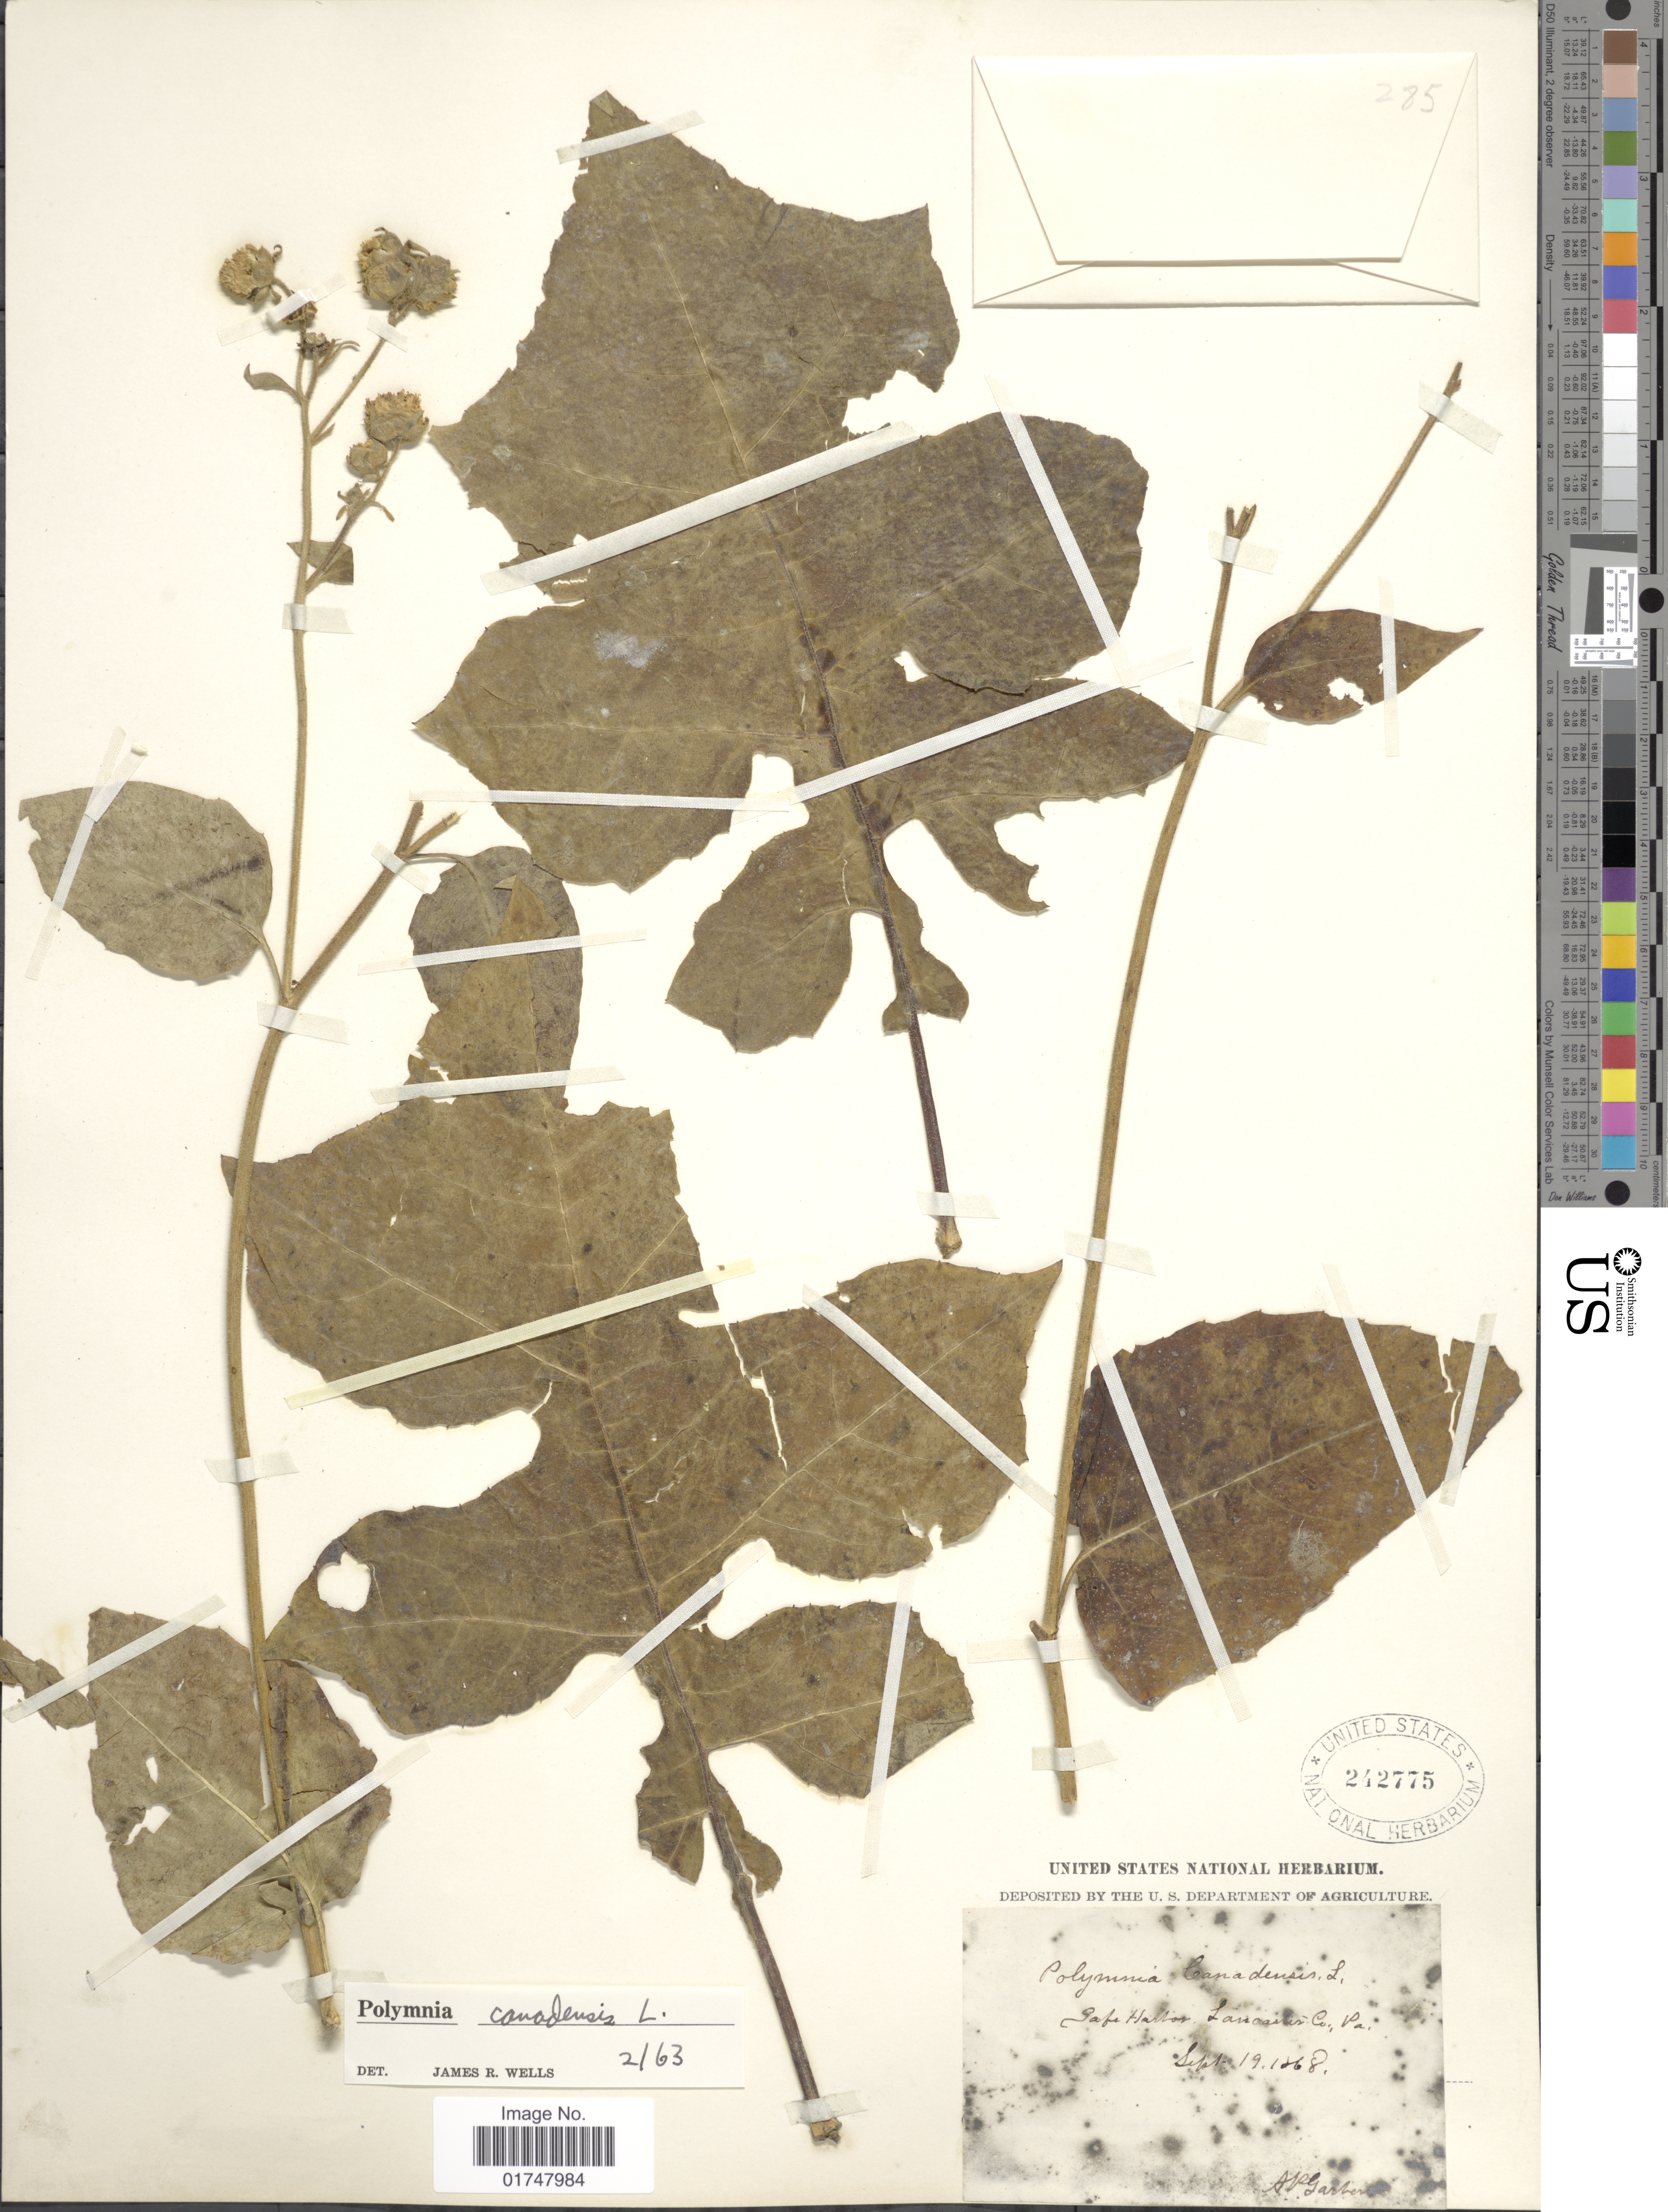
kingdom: Plantae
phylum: Tracheophyta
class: Magnoliopsida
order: Asterales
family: Asteraceae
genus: Polymnia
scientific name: Polymnia canadensis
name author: L.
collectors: A. P. Garber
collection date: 1868-09-19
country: United States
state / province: Pennsylvania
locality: Safe Harbor, Lancaster Co.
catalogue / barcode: US 242775